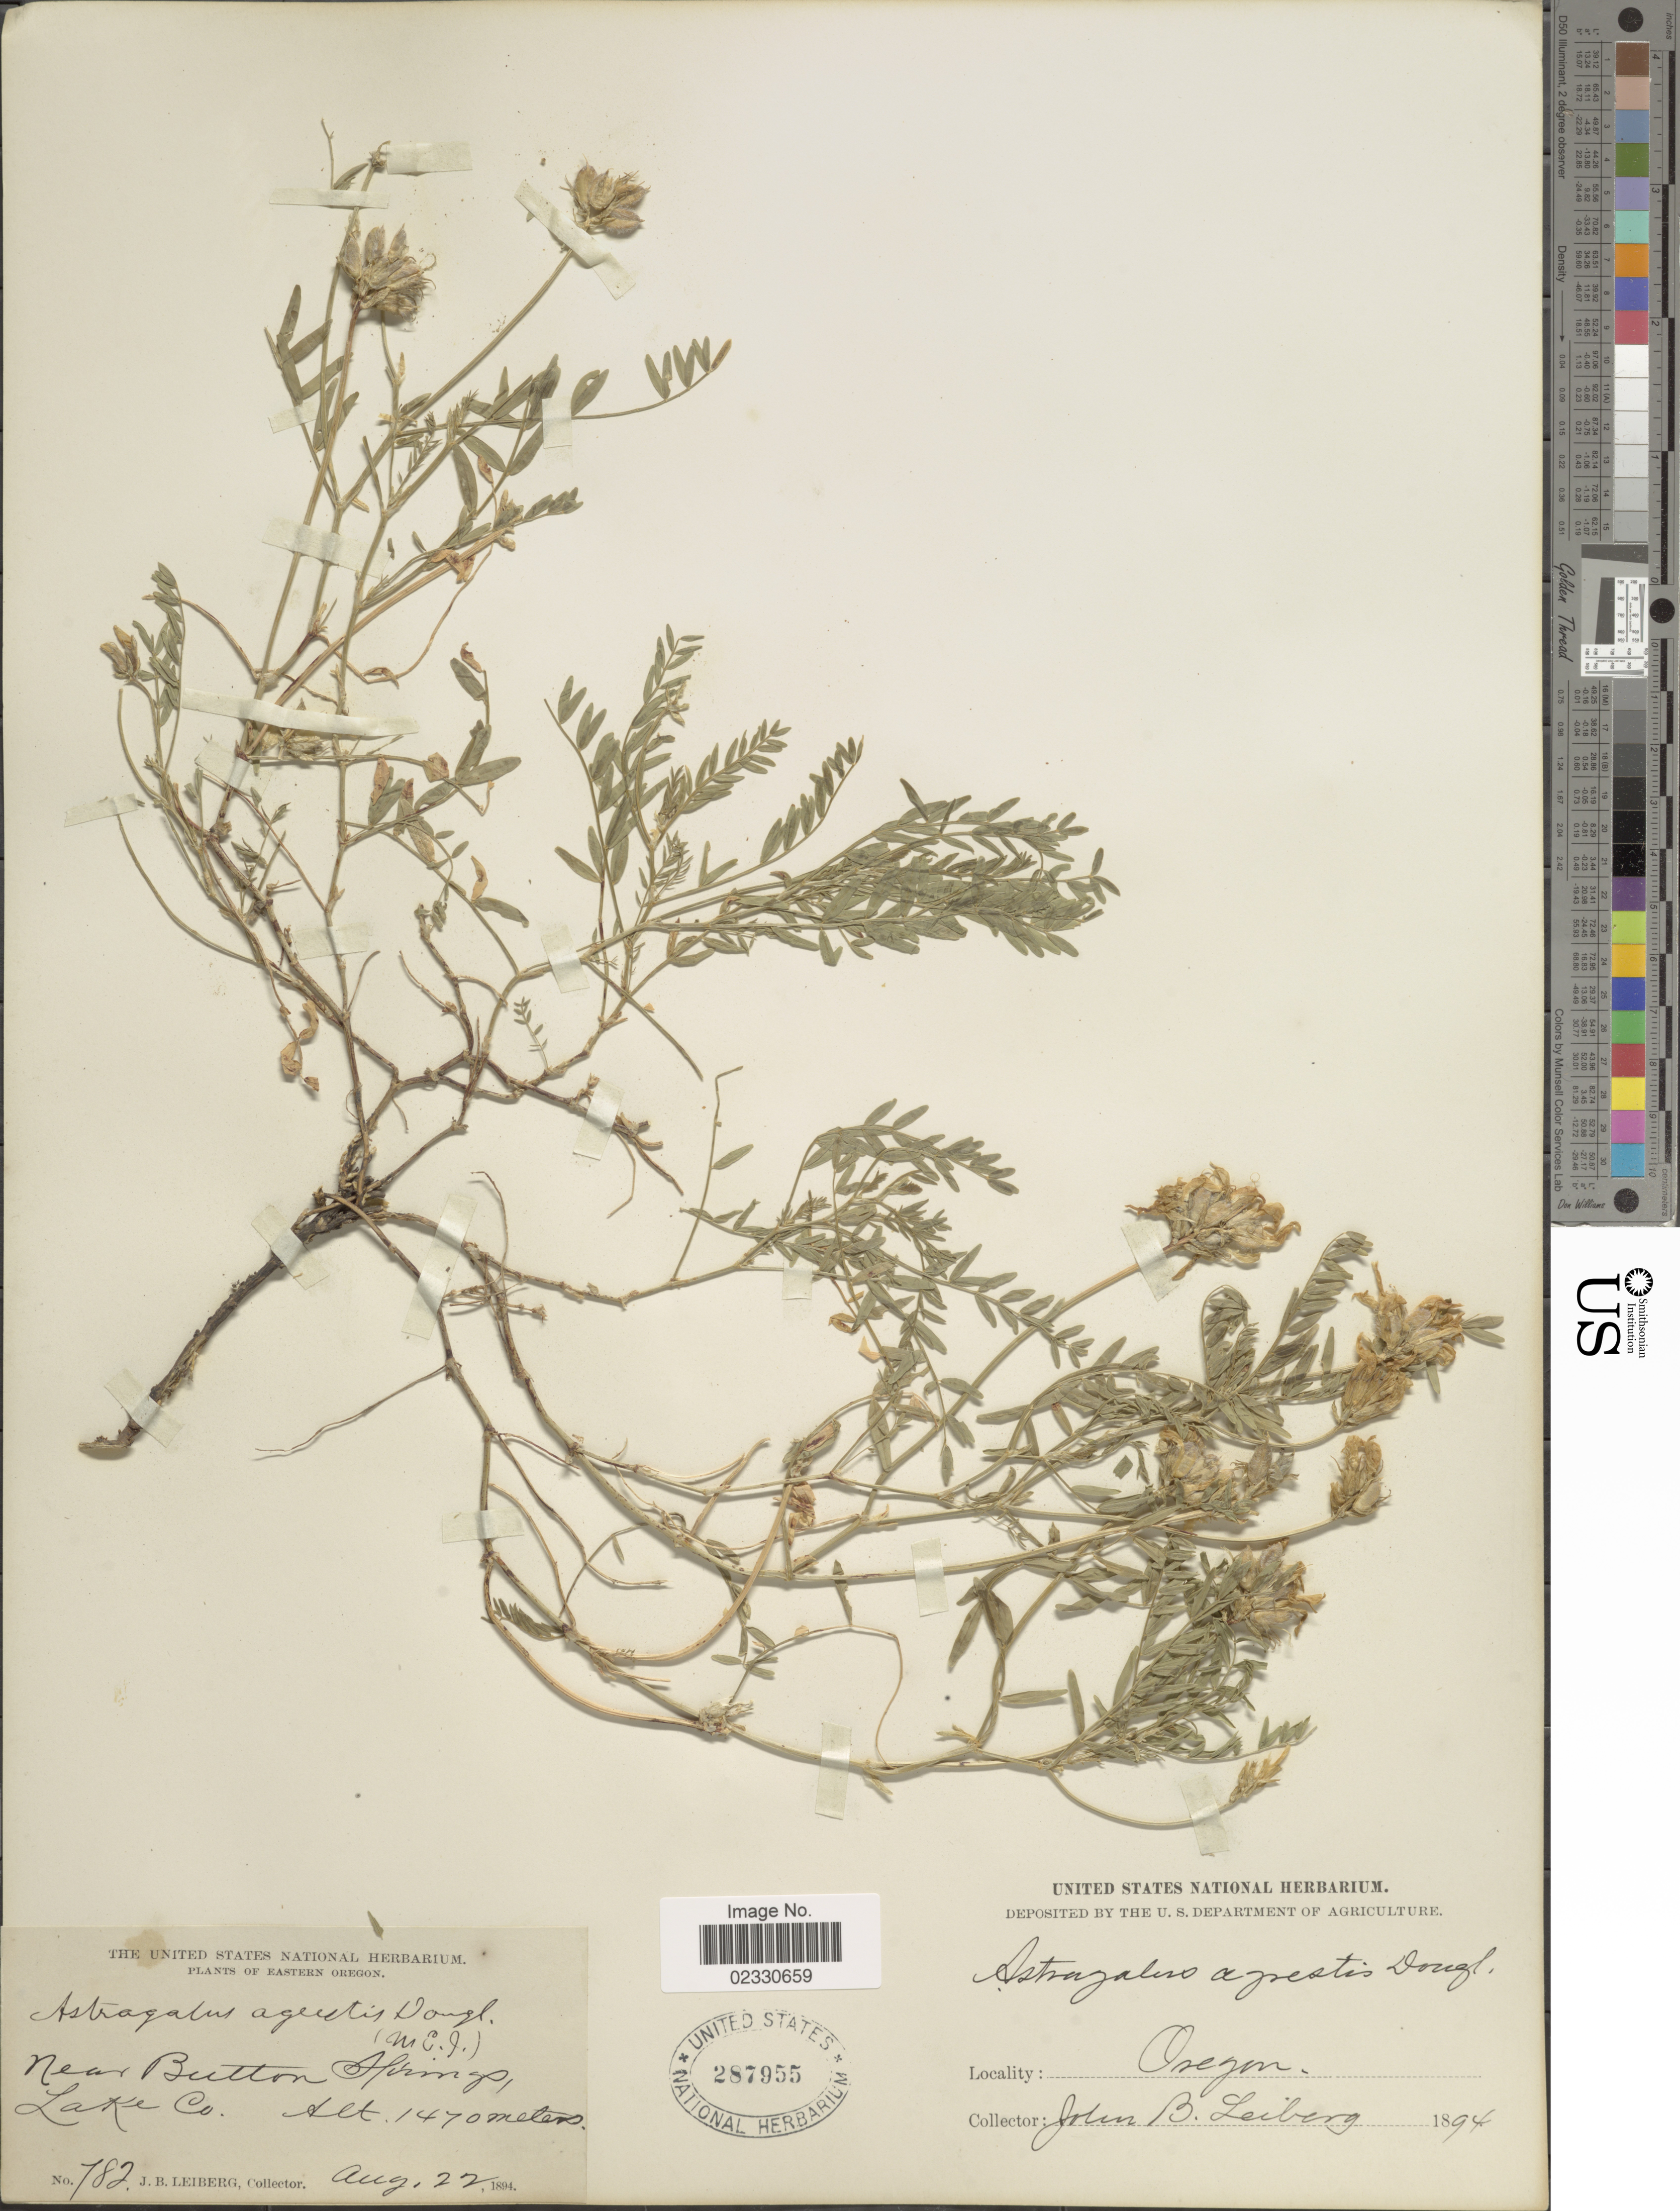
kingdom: Plantae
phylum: Tracheophyta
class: Magnoliopsida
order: Fabales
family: Fabaceae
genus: Astragalus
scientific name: Astragalus dasyglottis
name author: DC.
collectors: J. B. Leiberg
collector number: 782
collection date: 1894-08-22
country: United States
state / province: Oregon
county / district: Lake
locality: Near Button Springs, Lake Co., eastern Oregon.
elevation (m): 1470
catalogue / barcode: US 287955